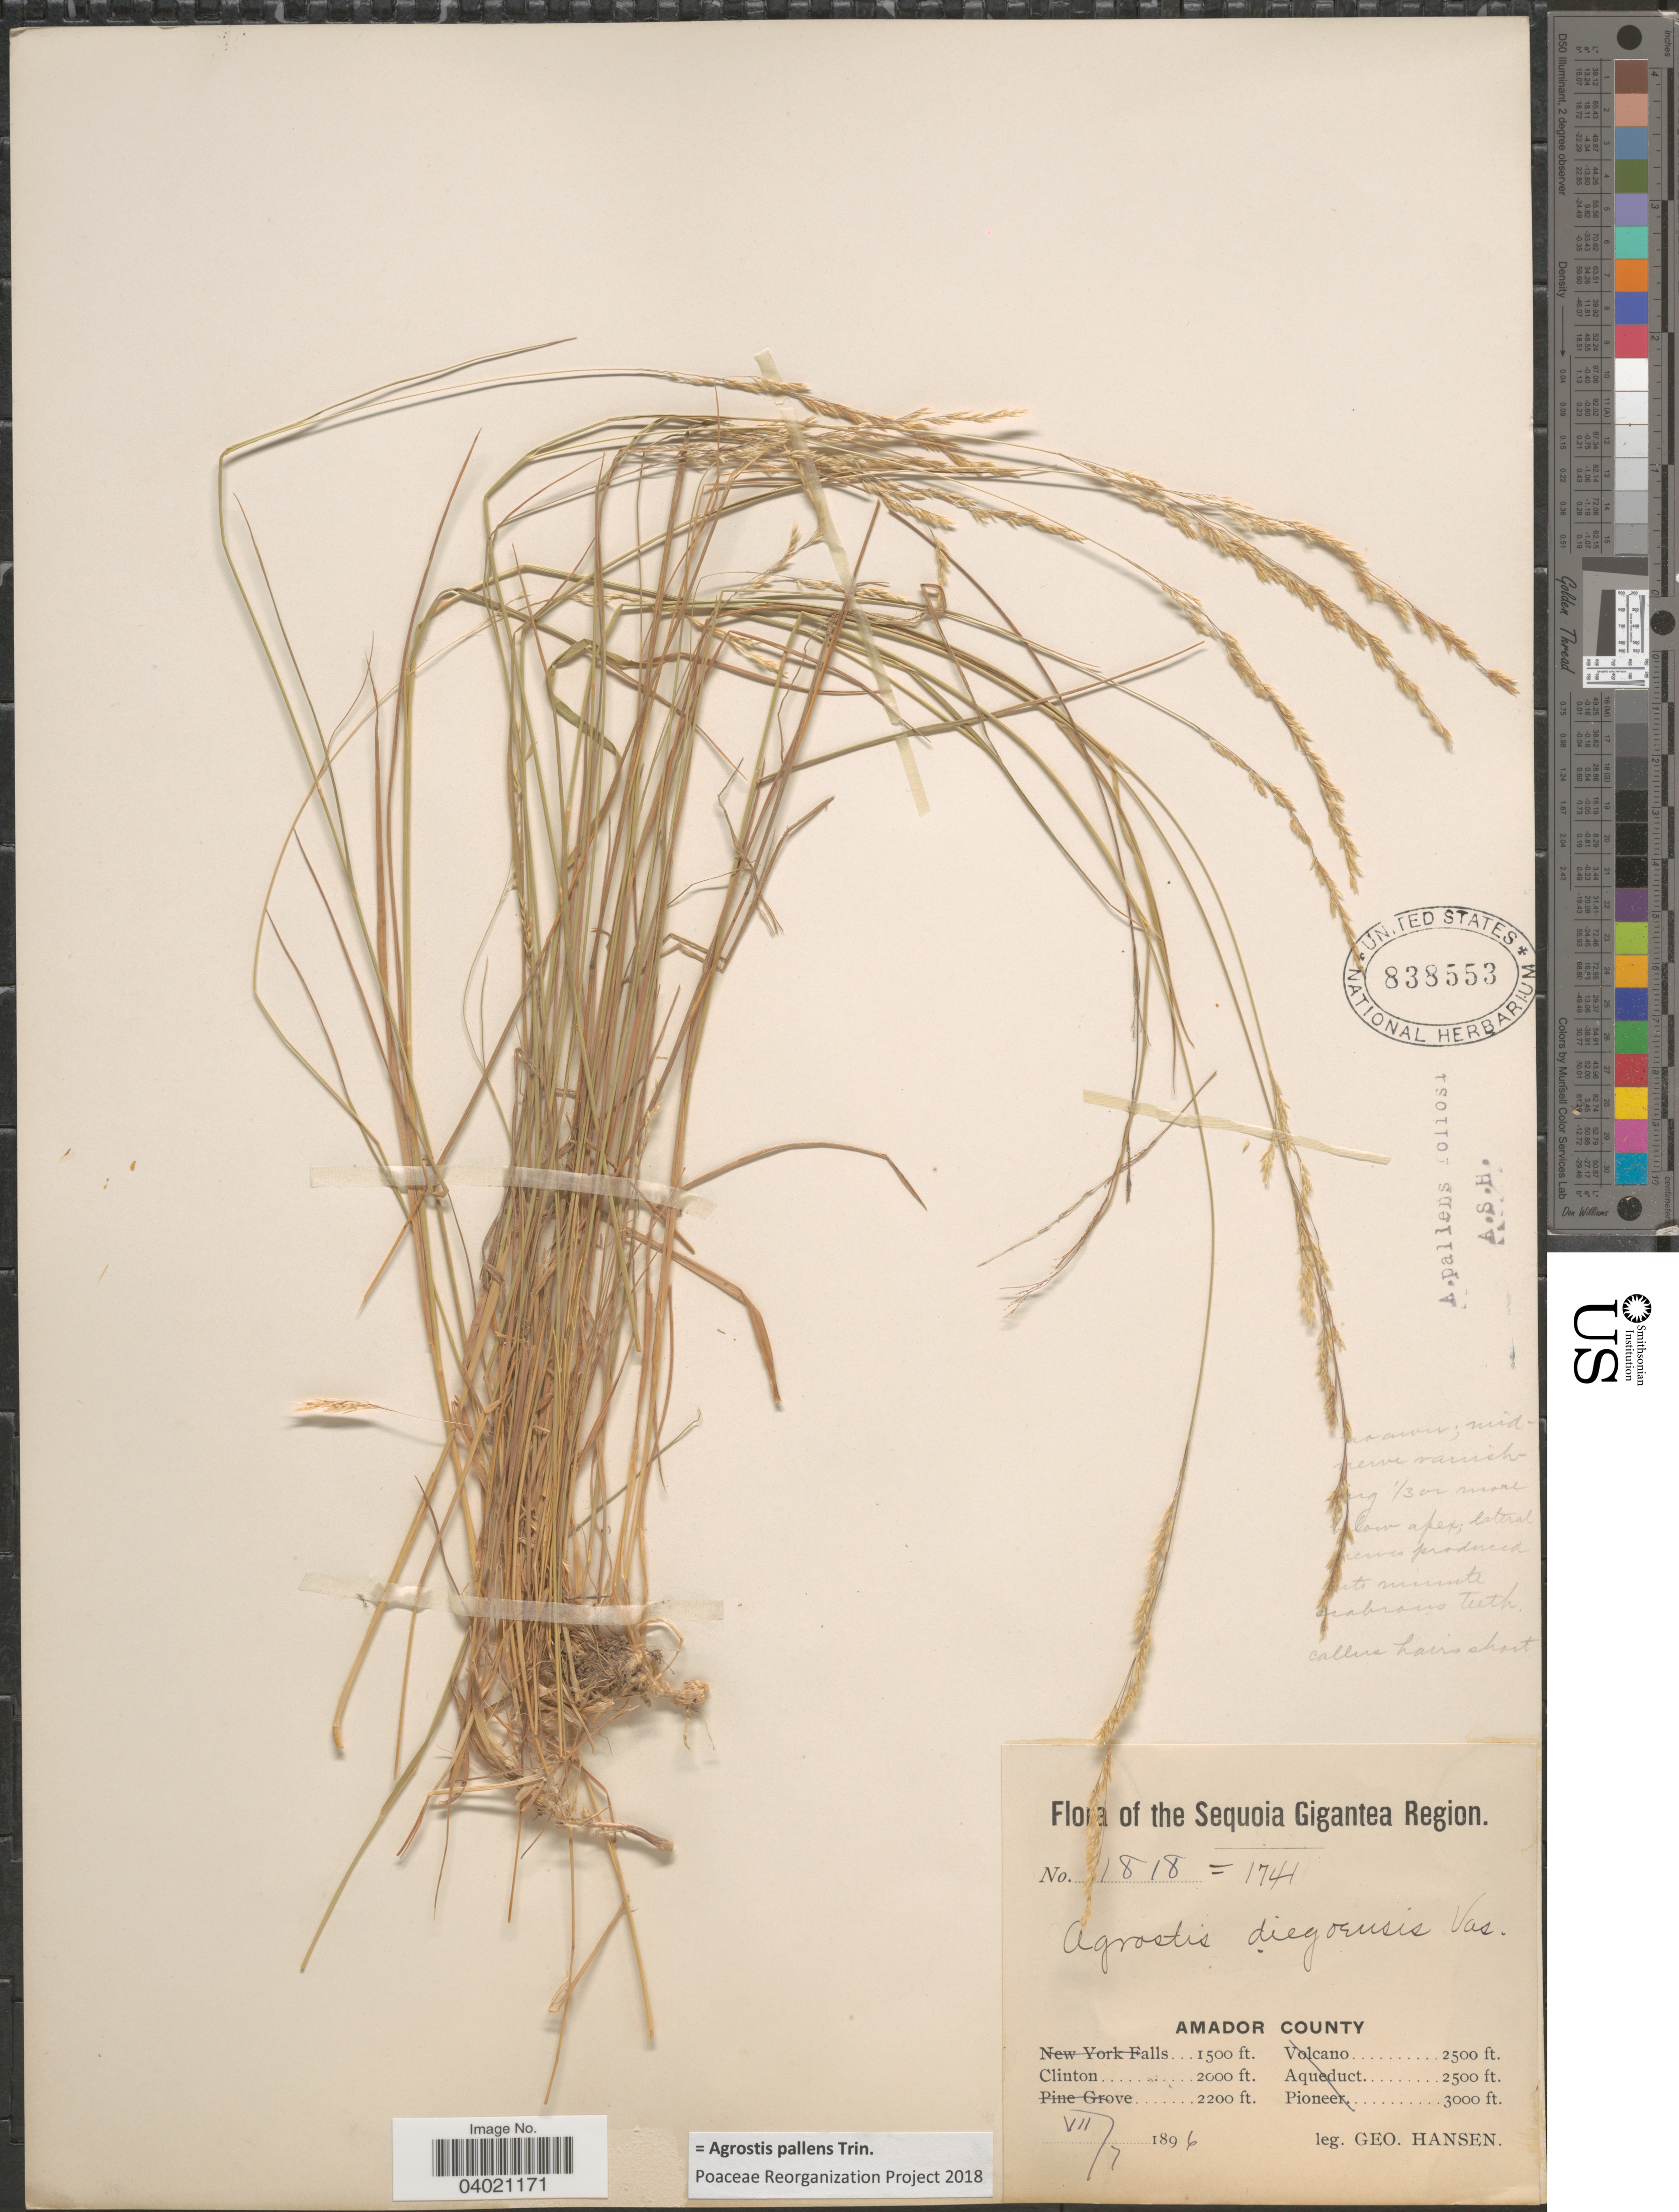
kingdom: Plantae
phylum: Tracheophyta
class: Liliopsida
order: Poales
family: Poaceae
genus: Agrostis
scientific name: Agrostis pallens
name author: Trin.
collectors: G. Hansen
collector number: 1818=1741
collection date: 1896-07-07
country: United States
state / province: California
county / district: Amador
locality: The Sequoia Gigantea Region. Amador County. Clinton.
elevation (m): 610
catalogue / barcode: US 838553